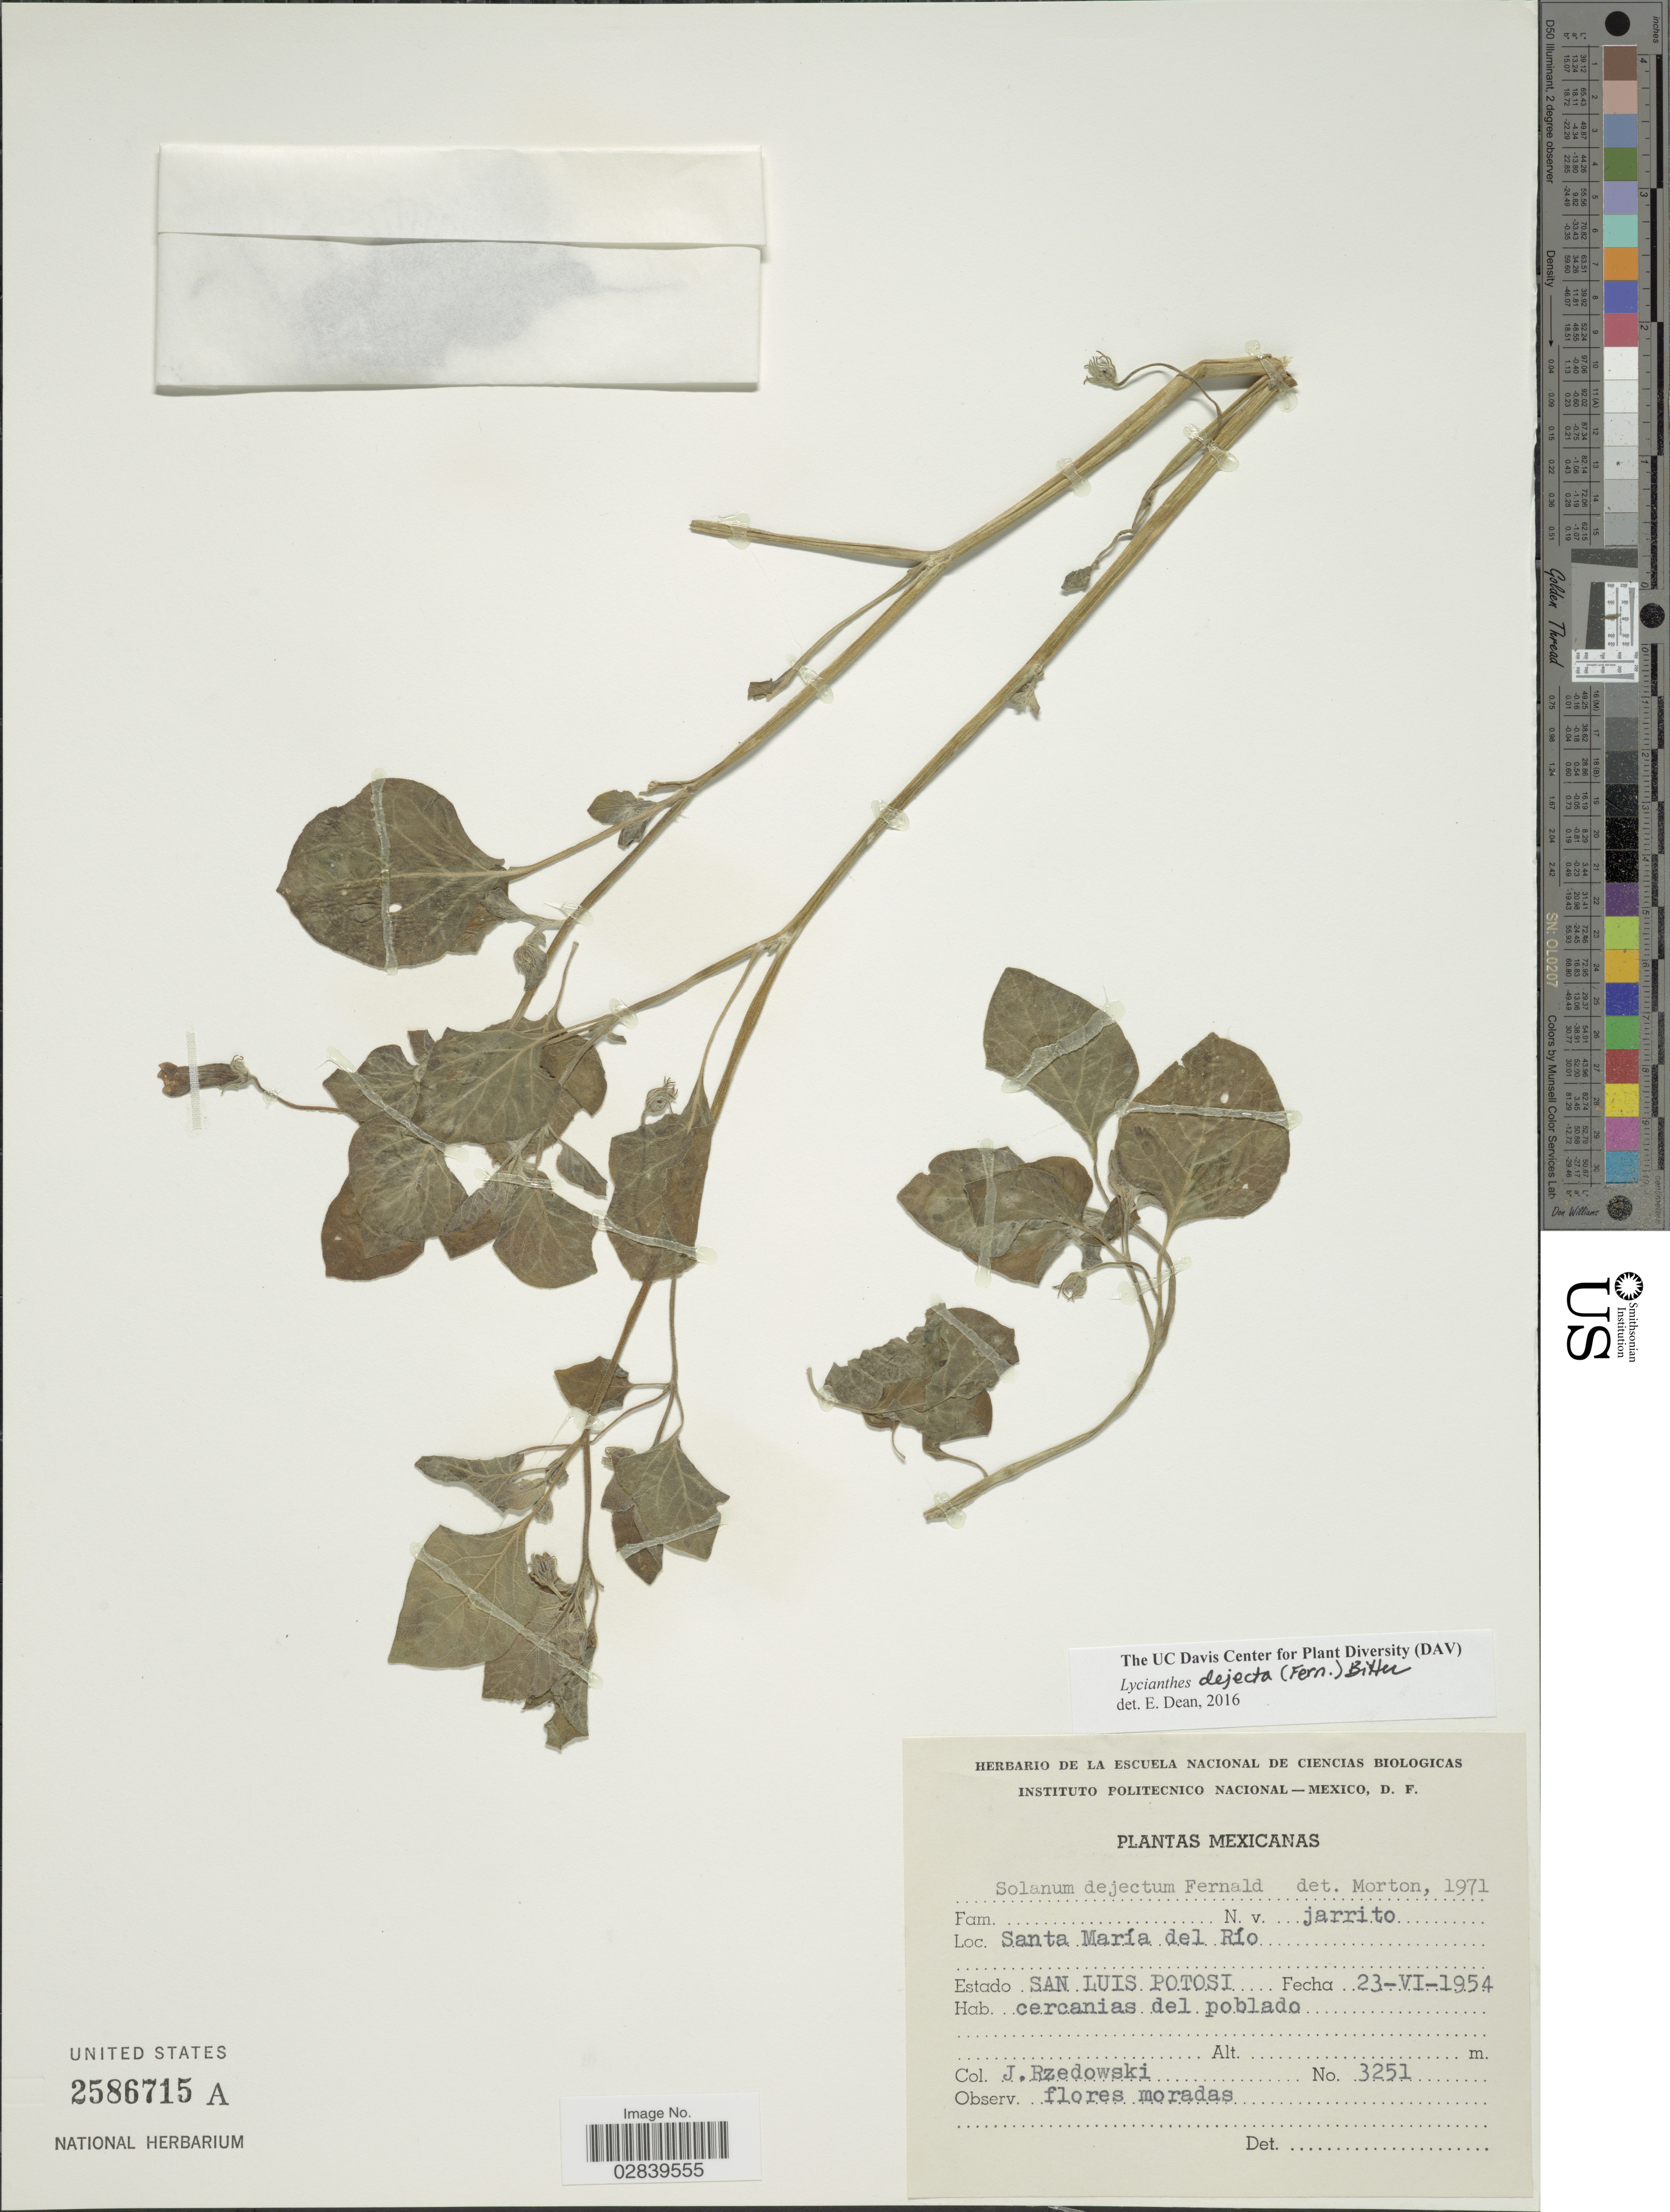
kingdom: Plantae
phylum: Tracheophyta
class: Magnoliopsida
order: Solanales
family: Solanaceae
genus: Lycianthes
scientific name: Lycianthes dejecta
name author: (Fernald) Bitter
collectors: J. Rzedowski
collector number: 3251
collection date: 1954-06-23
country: Mexico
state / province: San Luis Potosí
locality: Santa María del Río.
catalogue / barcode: US 2586715A